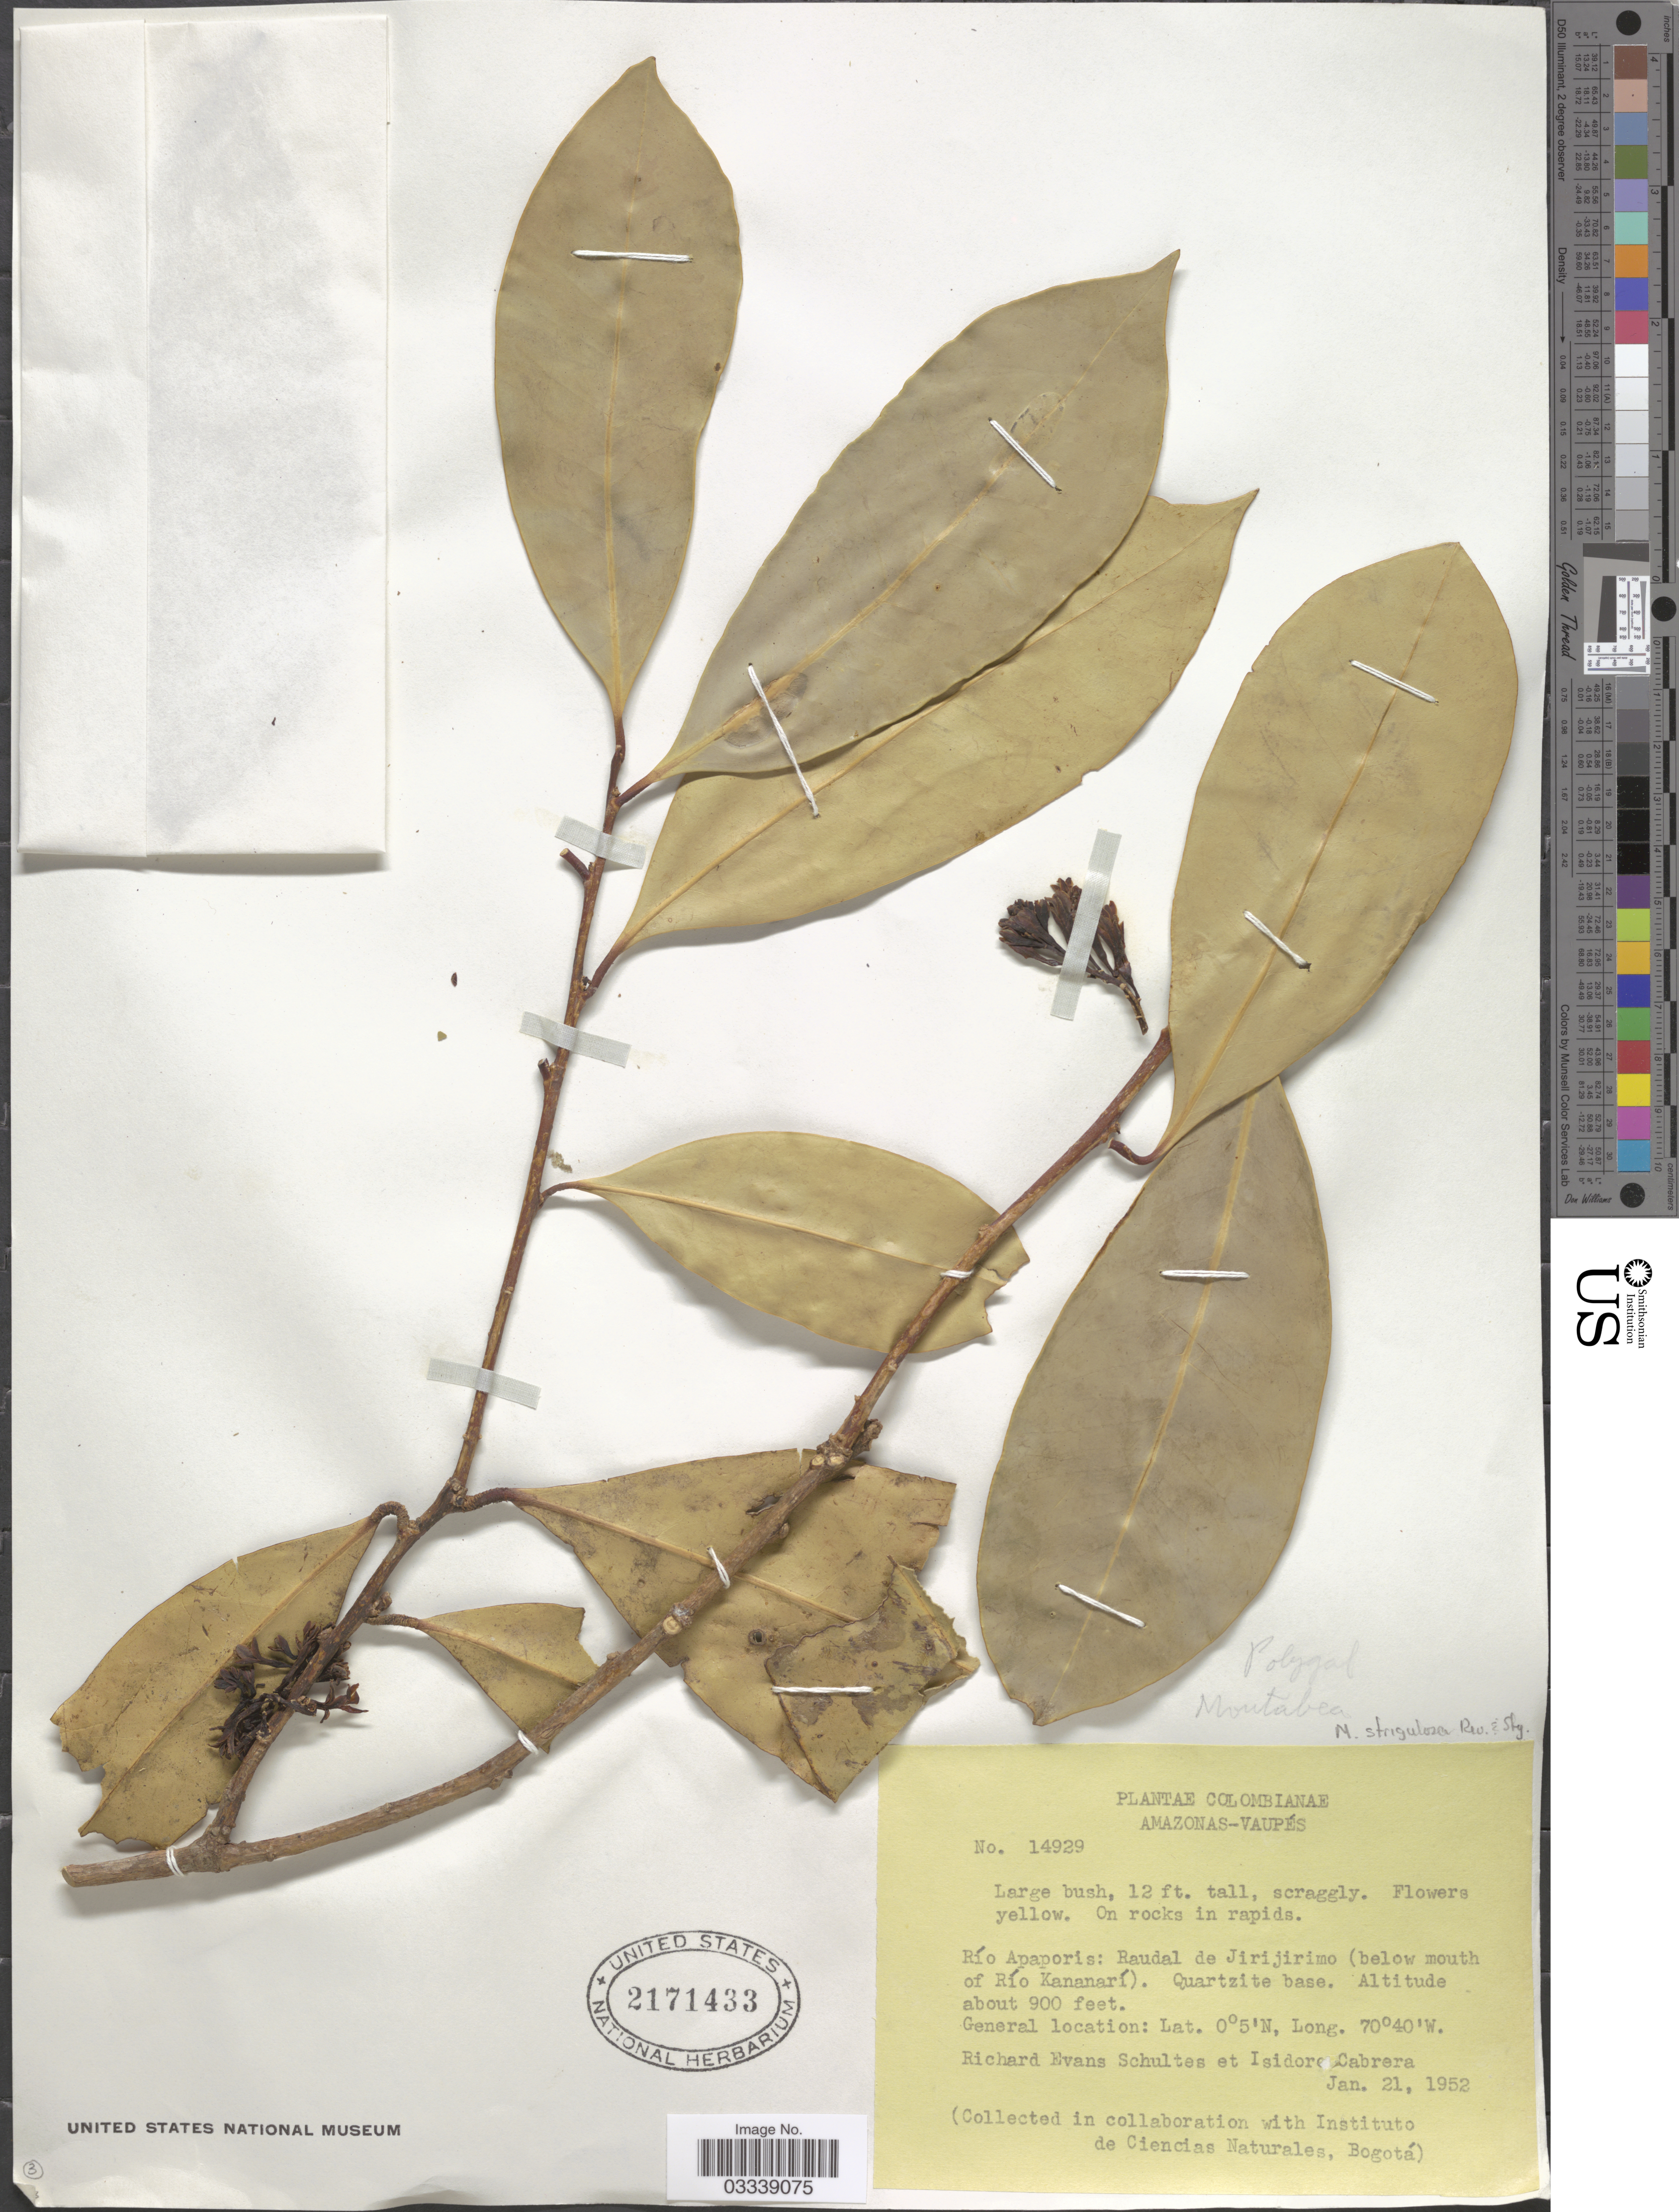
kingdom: Plantae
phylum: Tracheophyta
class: Magnoliopsida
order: Fabales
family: Polygalaceae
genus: Moutabea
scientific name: Moutabea sp.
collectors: R. E. Schultes & I. Cabrera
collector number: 14929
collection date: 1952-01-21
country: Colombia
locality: Amazonas-Vaupés: Río Apaporis: Raudal de Jirijirimo (below mouth of Río Kananarí). Quartzite base.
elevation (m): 274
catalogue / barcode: US 2171433